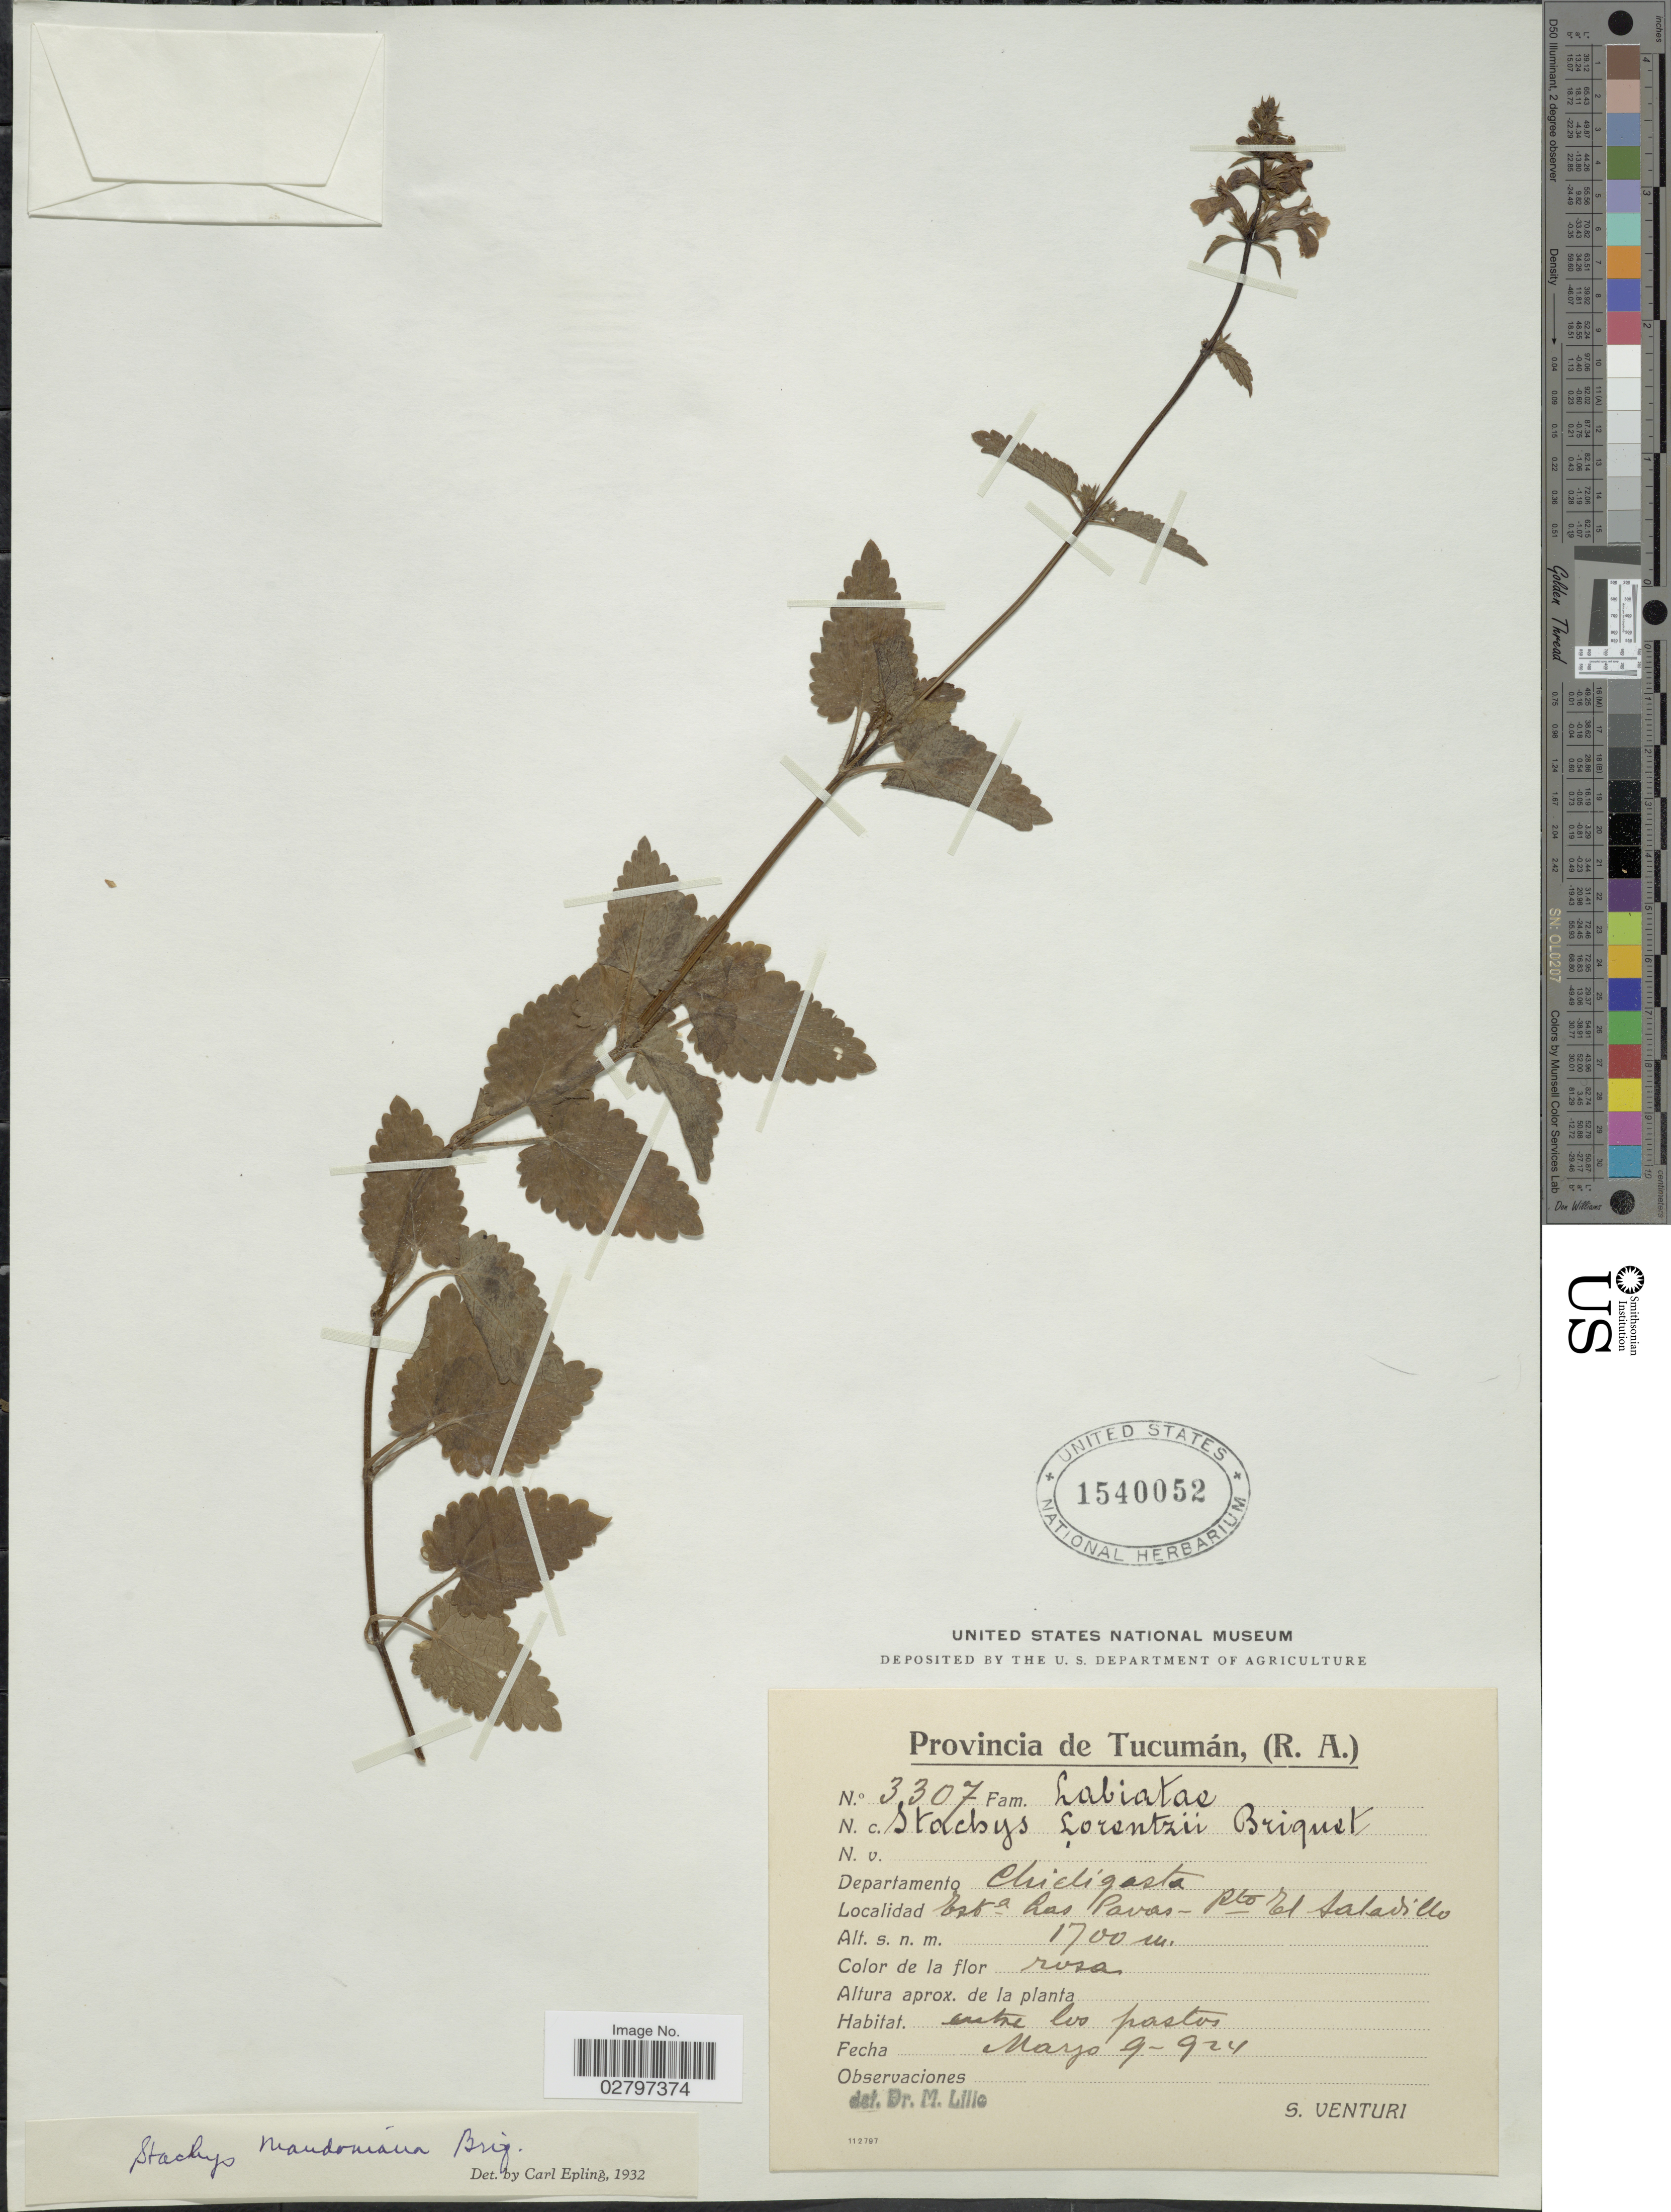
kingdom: Plantae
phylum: Tracheophyta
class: Magnoliopsida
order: Lamiales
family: Lamiaceae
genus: Stachys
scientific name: Stachys mandoniana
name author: Briq.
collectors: S. Venturi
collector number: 3307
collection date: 1924-03-09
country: Argentina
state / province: Tucuman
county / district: Chicligasta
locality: Departamento Chicligasta, Esta. Las Pavas - Pto. del Saladillo.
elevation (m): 1700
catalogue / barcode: US 1540052